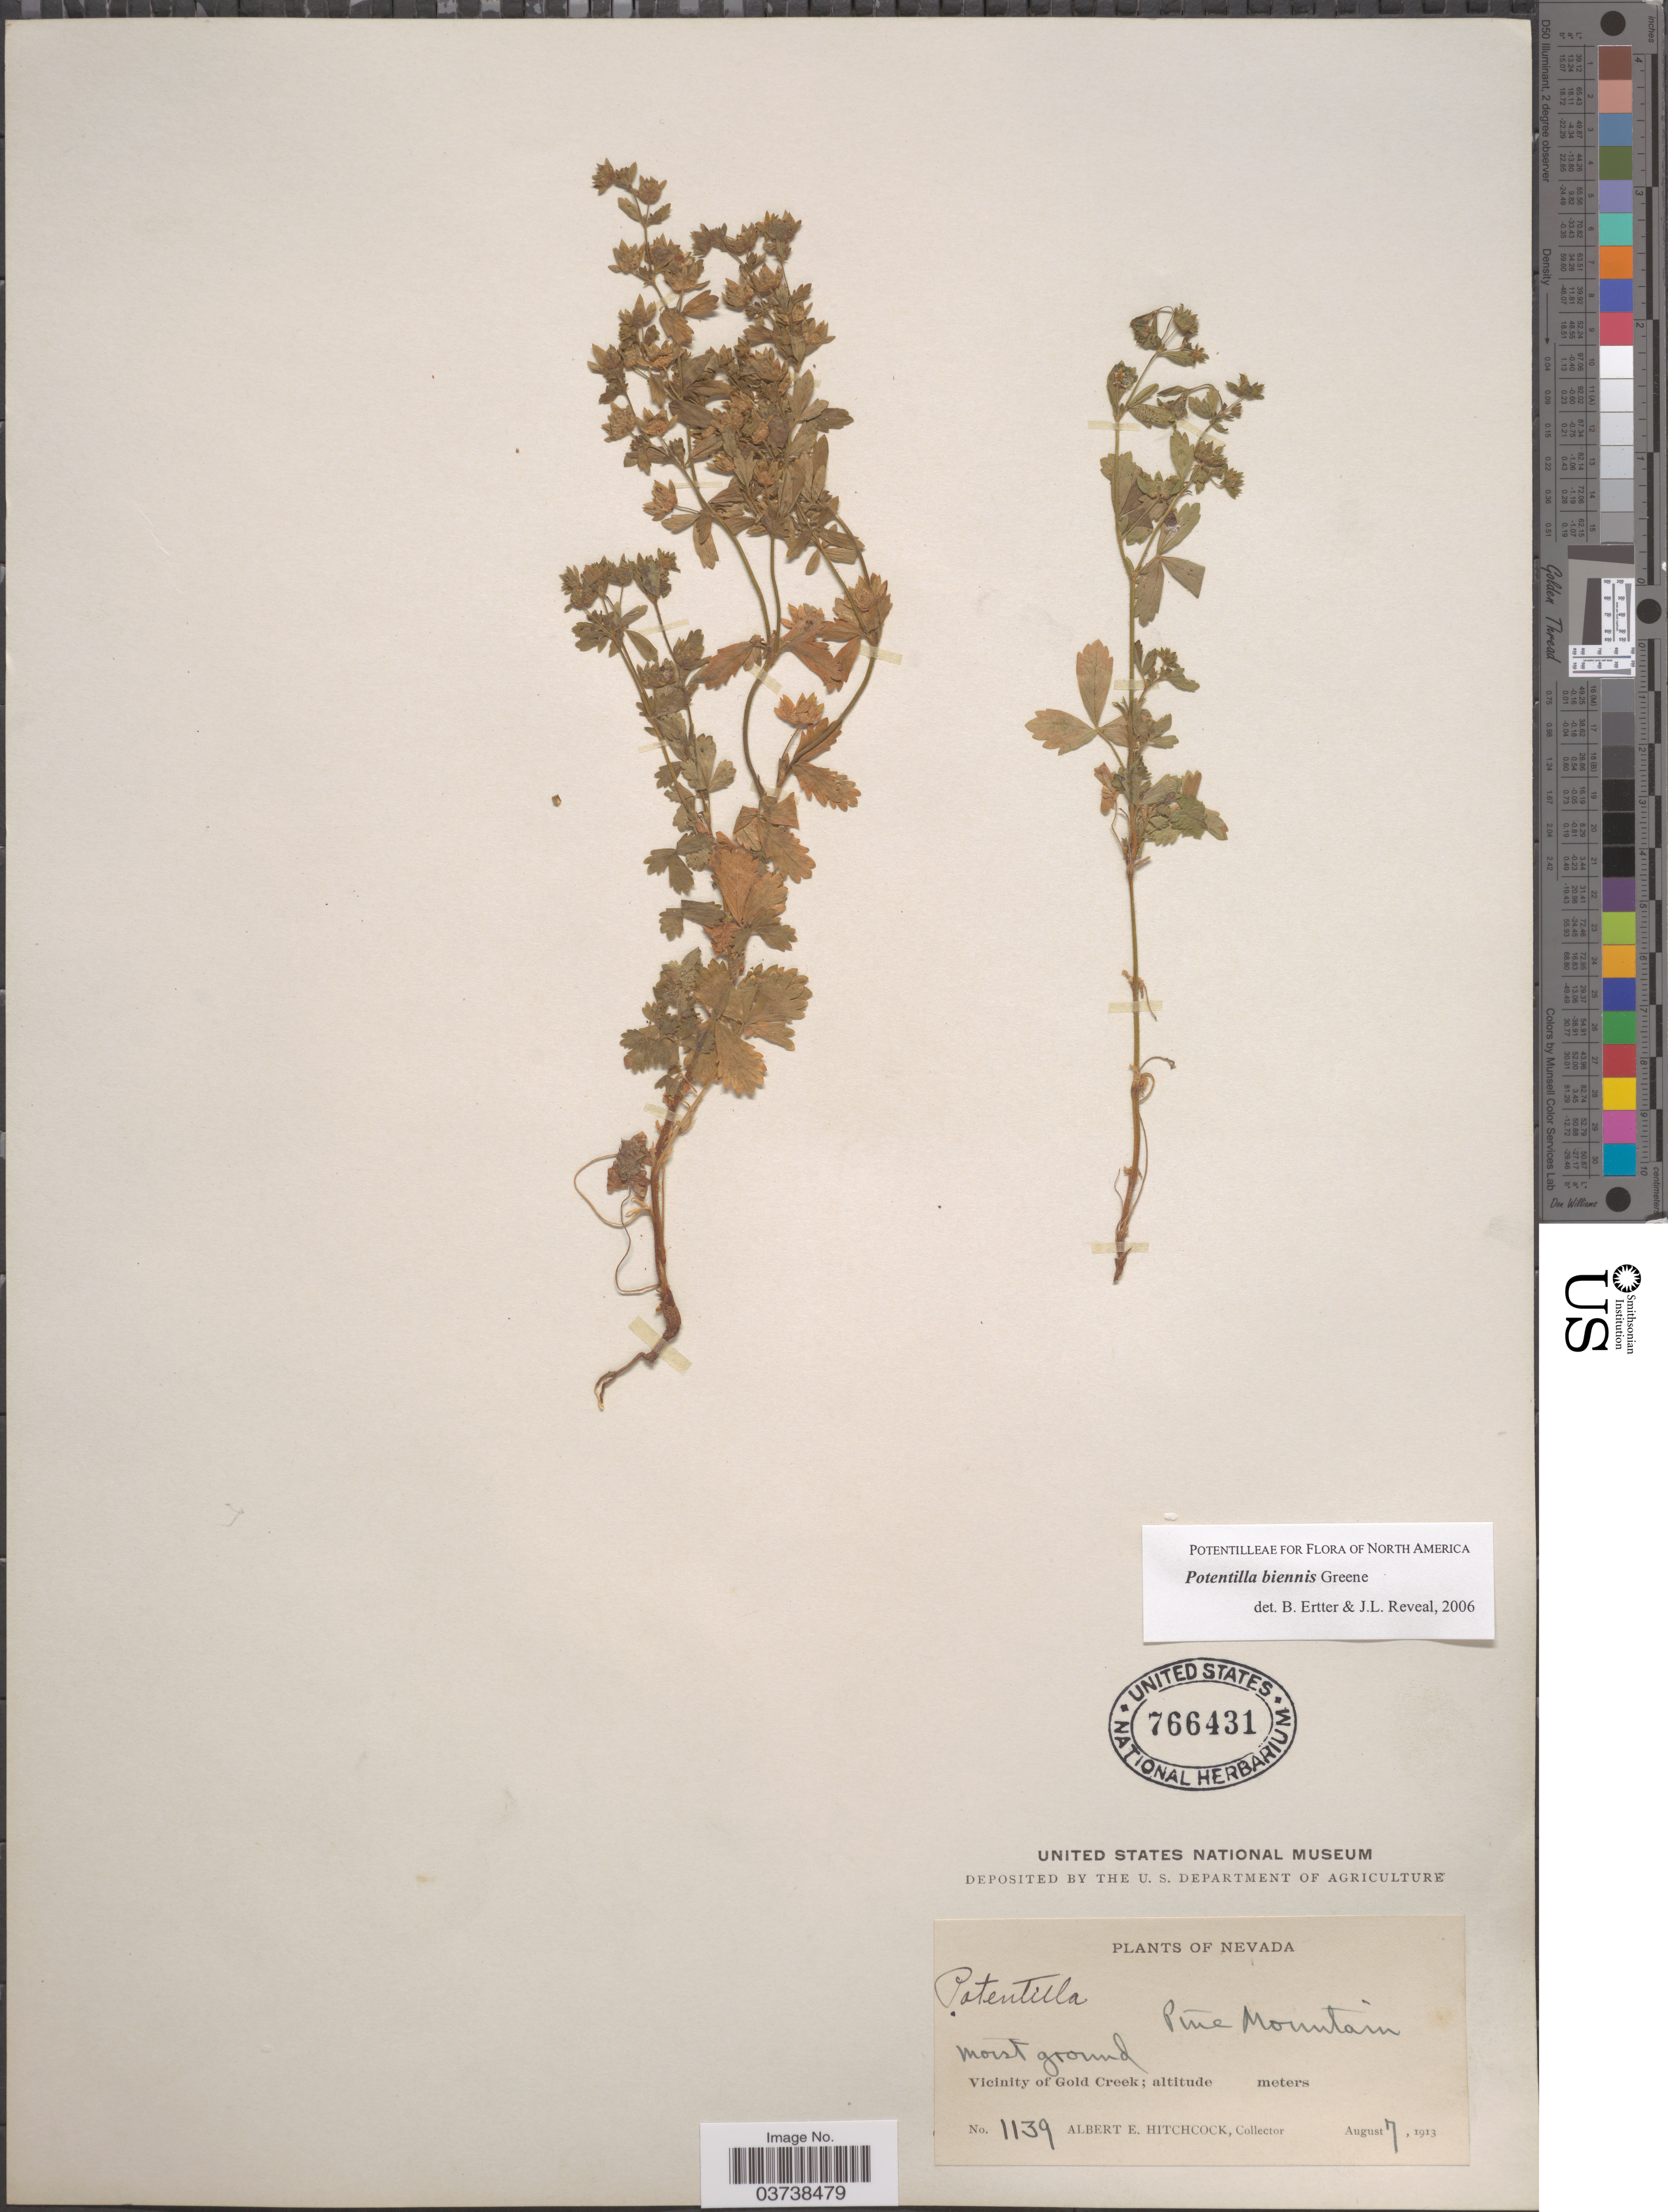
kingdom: Plantae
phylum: Tracheophyta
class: Magnoliopsida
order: Rosales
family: Rosaceae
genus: Potentilla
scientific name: Potentilla biennis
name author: Greene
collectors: A. Hitchcock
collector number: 1139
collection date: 1913-08-07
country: United States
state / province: Nevada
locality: Pine Mountain. Vicinity of Gold Creek.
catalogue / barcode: US 766431